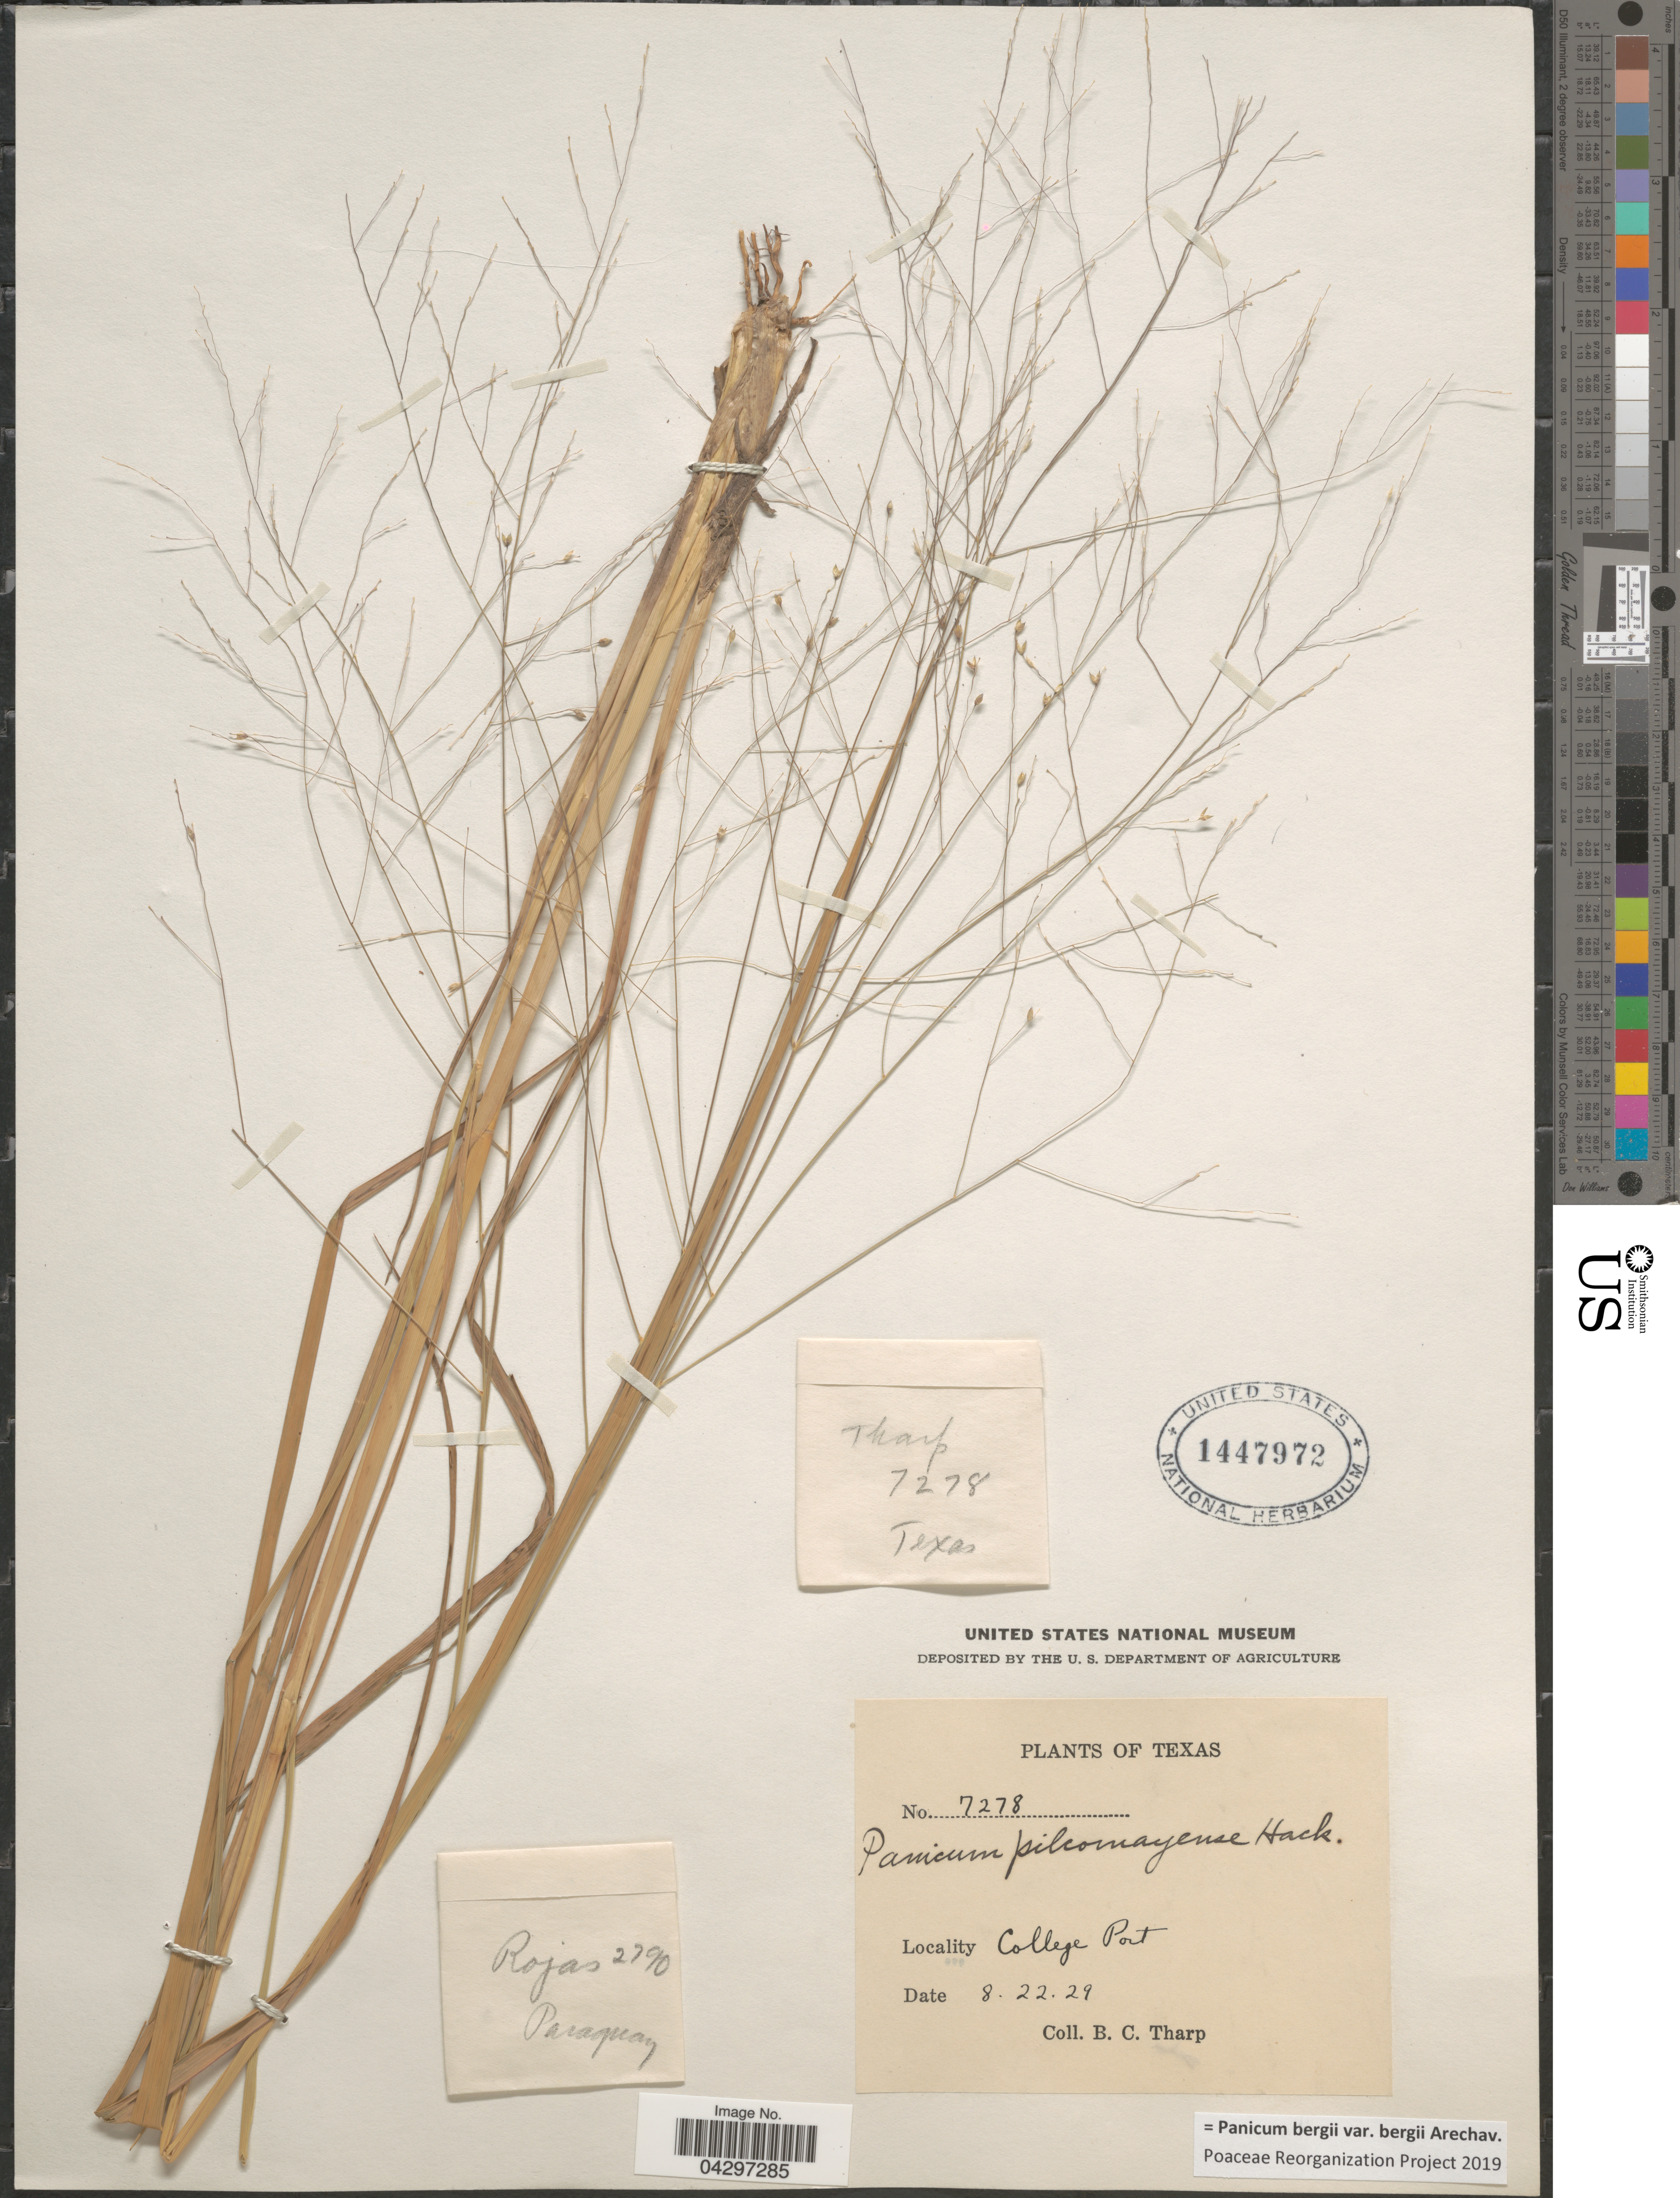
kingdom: Plantae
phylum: Tracheophyta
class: Liliopsida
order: Poales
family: Poaceae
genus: Panicum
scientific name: Panicum bergii var. bergii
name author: Arechav.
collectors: B. C. Tharp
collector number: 7278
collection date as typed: Transcribed d/m/y: 22/8/29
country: United States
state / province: Texas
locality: College Port.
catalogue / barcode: US 1447972